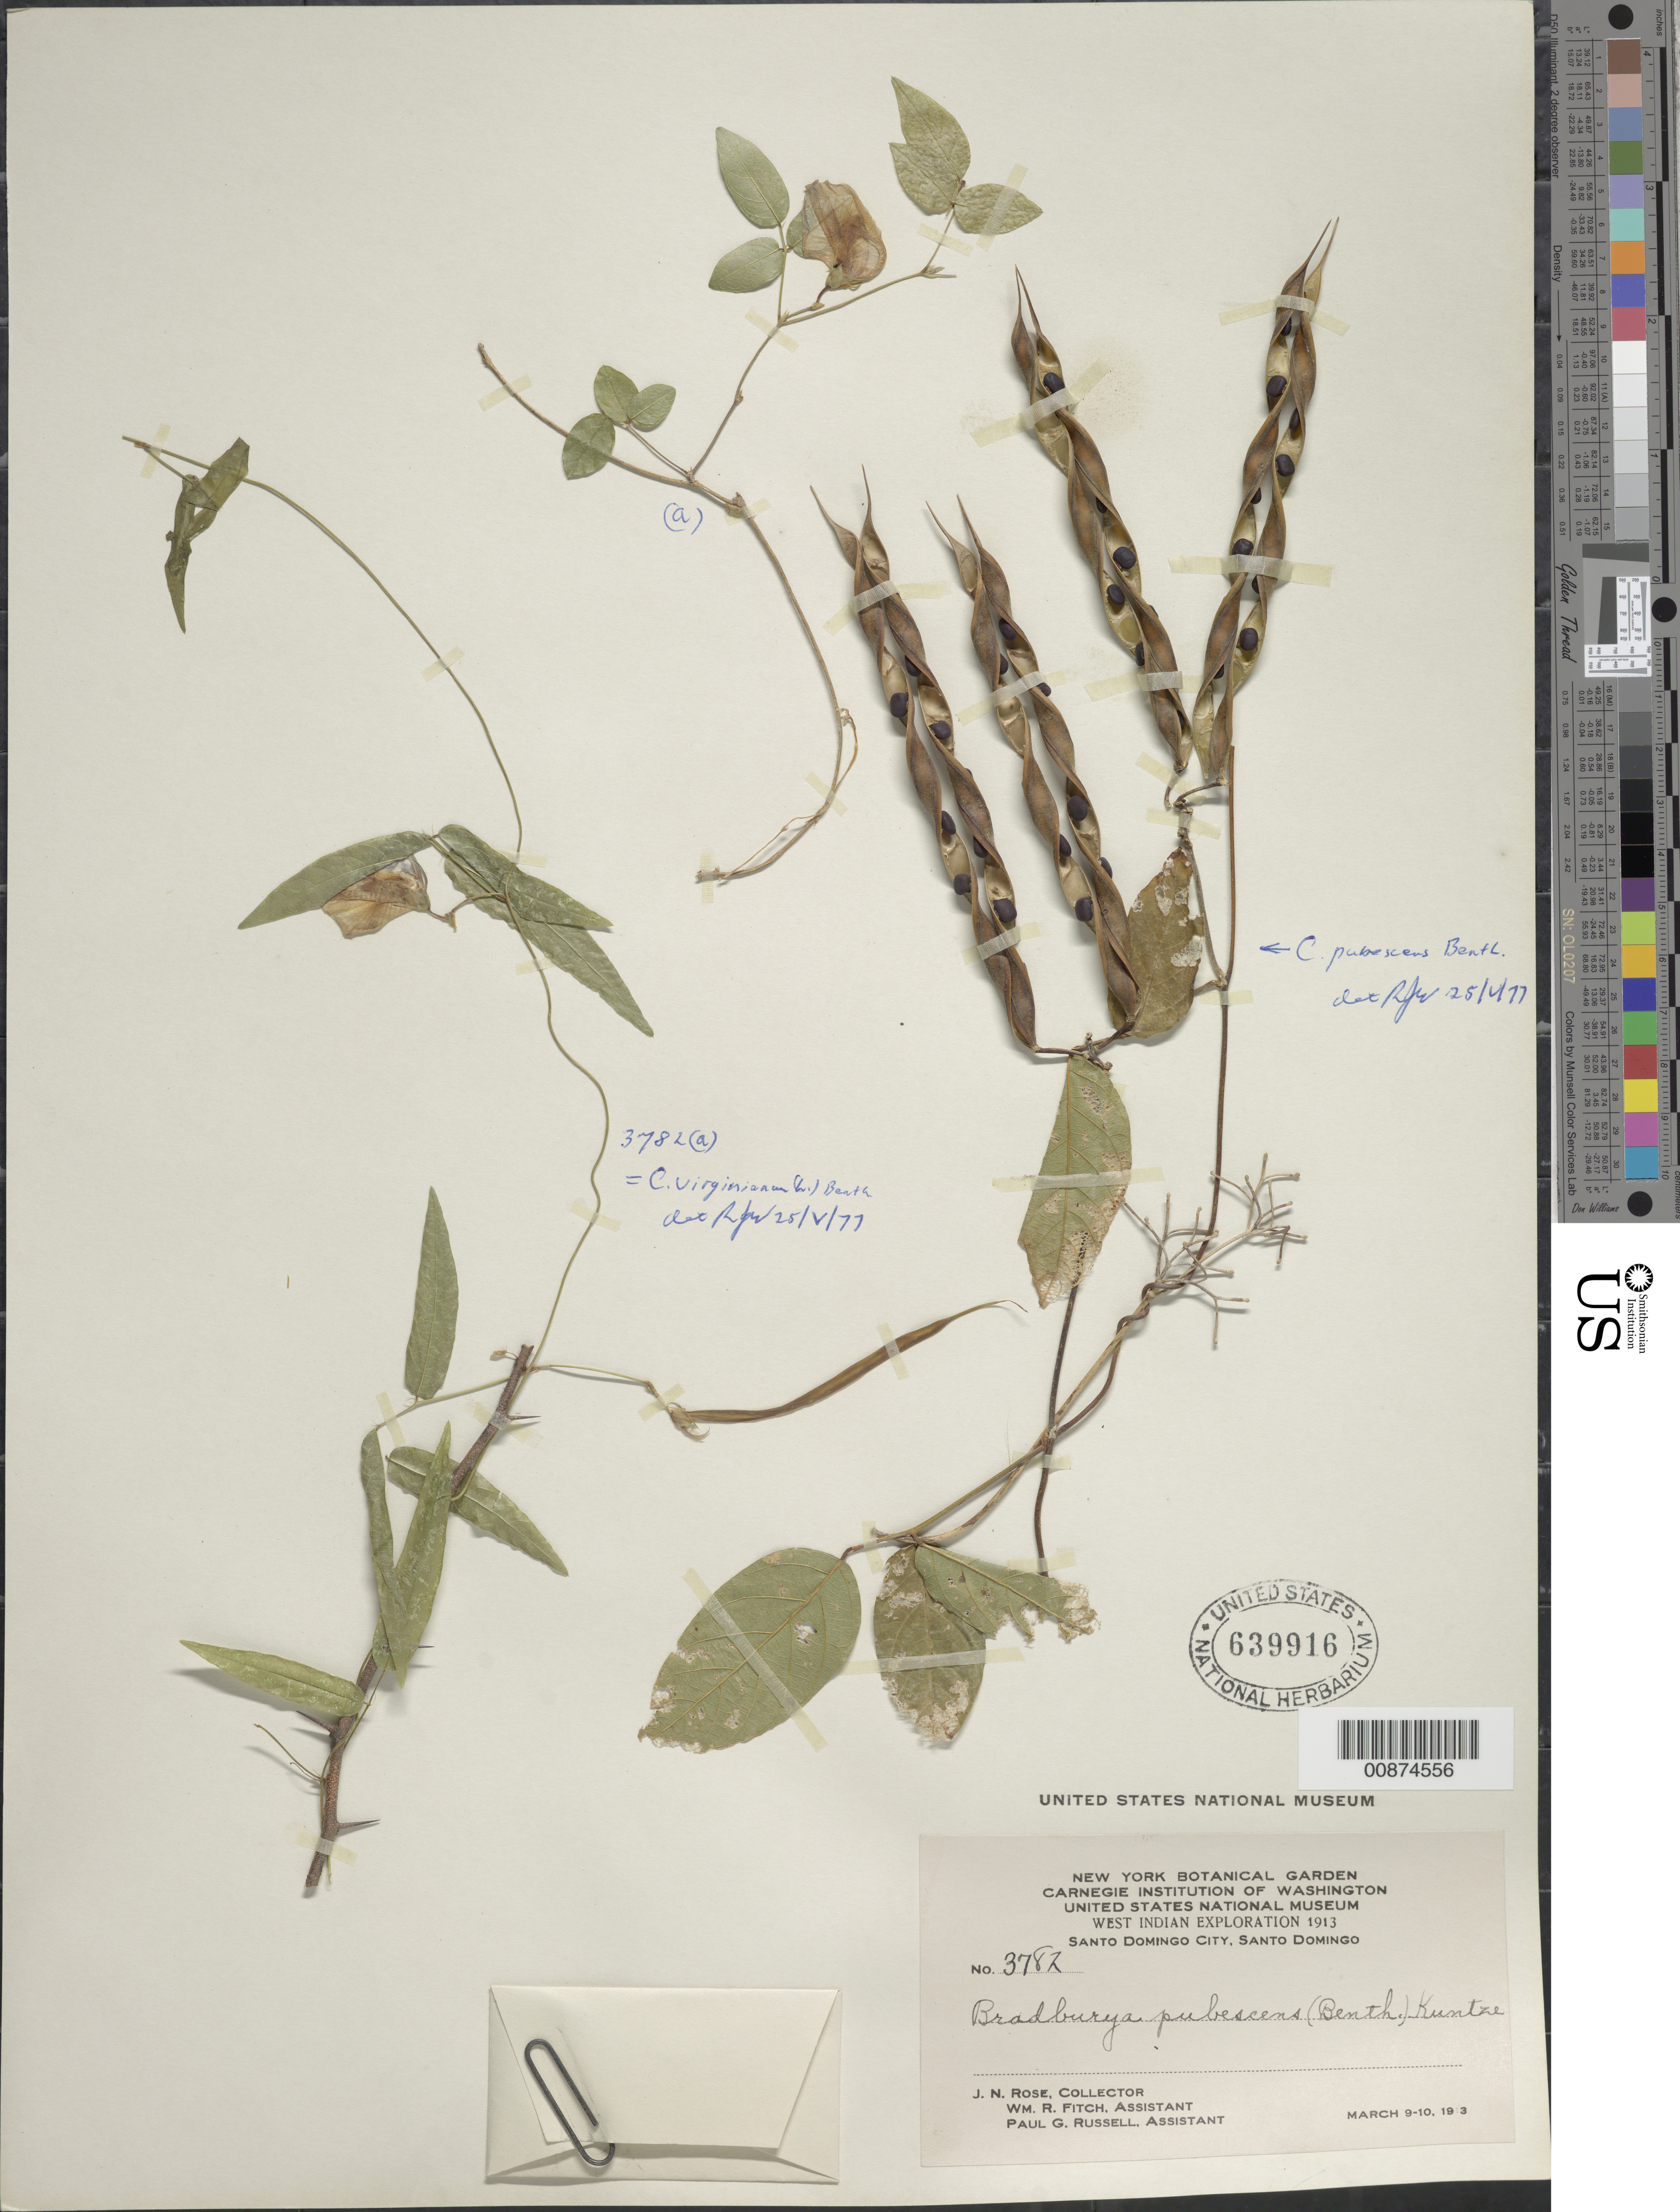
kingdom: Plantae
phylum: Tracheophyta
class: Magnoliopsida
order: Fabales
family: Fabaceae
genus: Centrosema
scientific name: Centrosema pubescens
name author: Benth.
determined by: Williams, R. J.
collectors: J. N. Rose, W. R. Fitch & P. G. Russell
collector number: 3782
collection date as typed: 09 Mar 1913 to 10 Mar 1913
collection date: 1913-03-09/1913-03-10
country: Dominican Republic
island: Hispaniola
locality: Santo Domingo City, Santo Domingo.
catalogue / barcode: US 639916